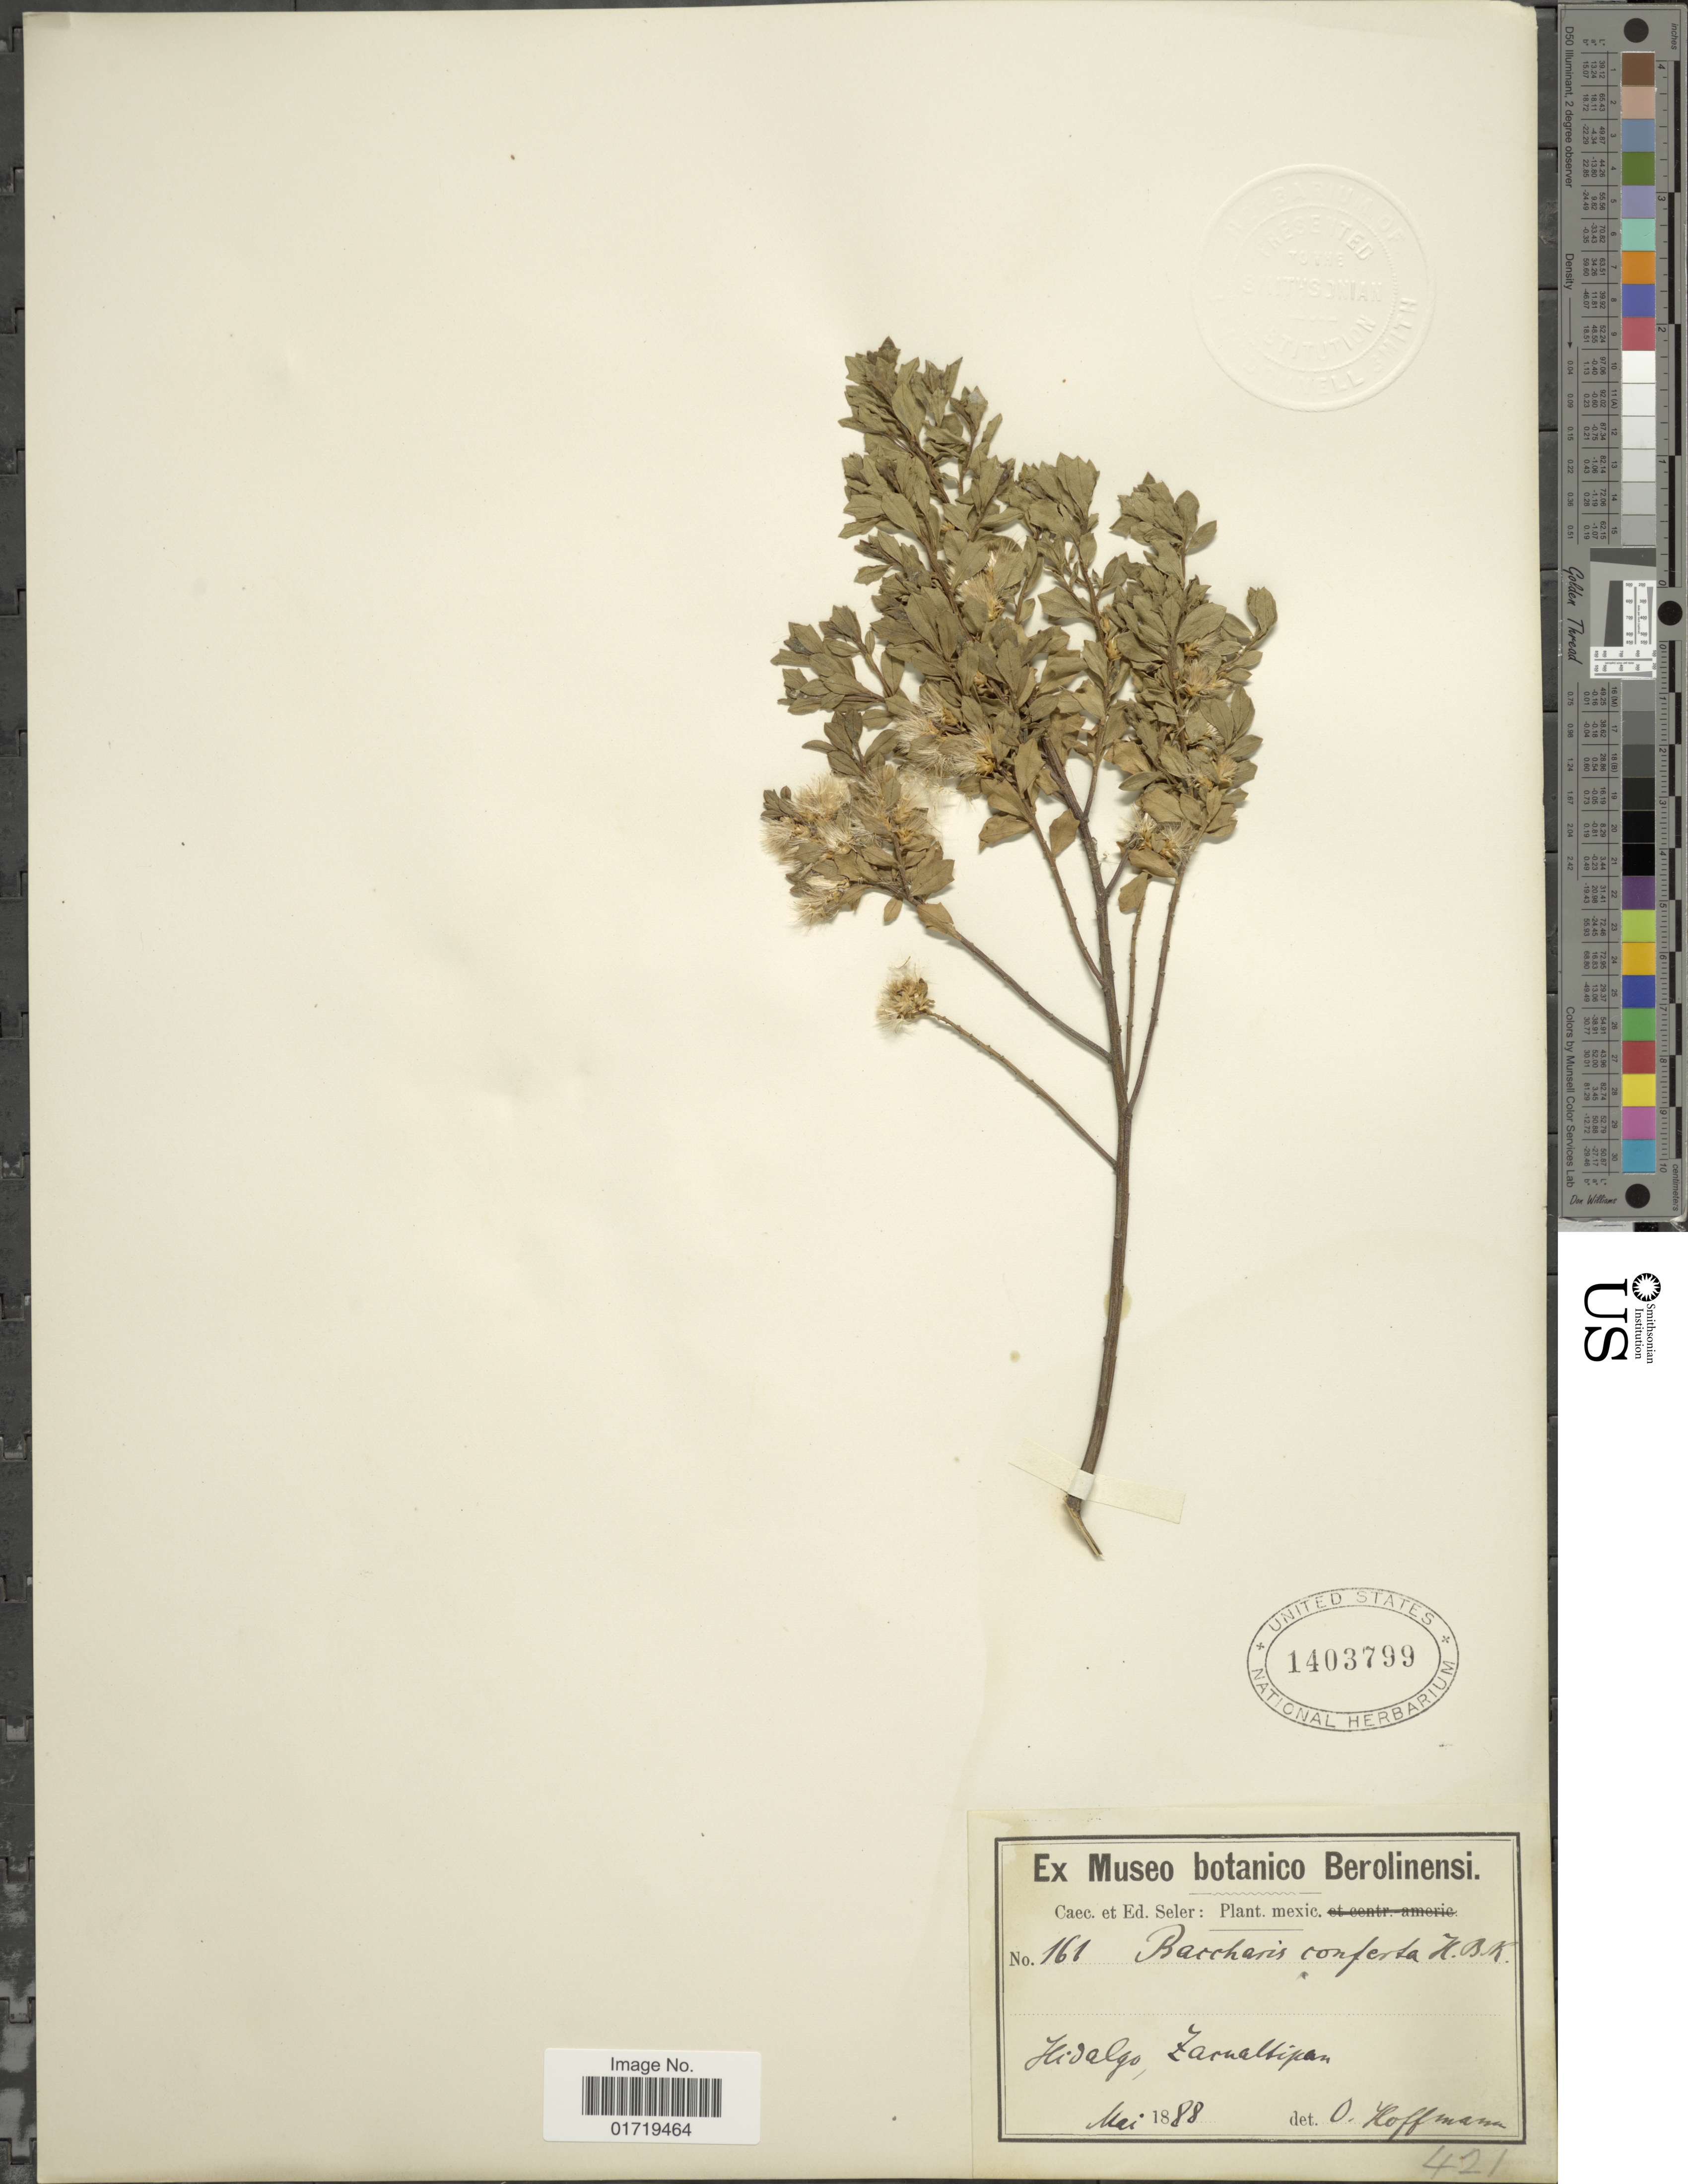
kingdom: Plantae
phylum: Tracheophyta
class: Magnoliopsida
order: Asterales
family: Asteraceae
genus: Baccharis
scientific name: Baccharis conferta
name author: Kunth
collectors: ex Caec. et Ed Seler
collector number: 161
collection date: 1888-05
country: Mexico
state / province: Hidalgo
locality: Zacualpan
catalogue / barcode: US 1403799